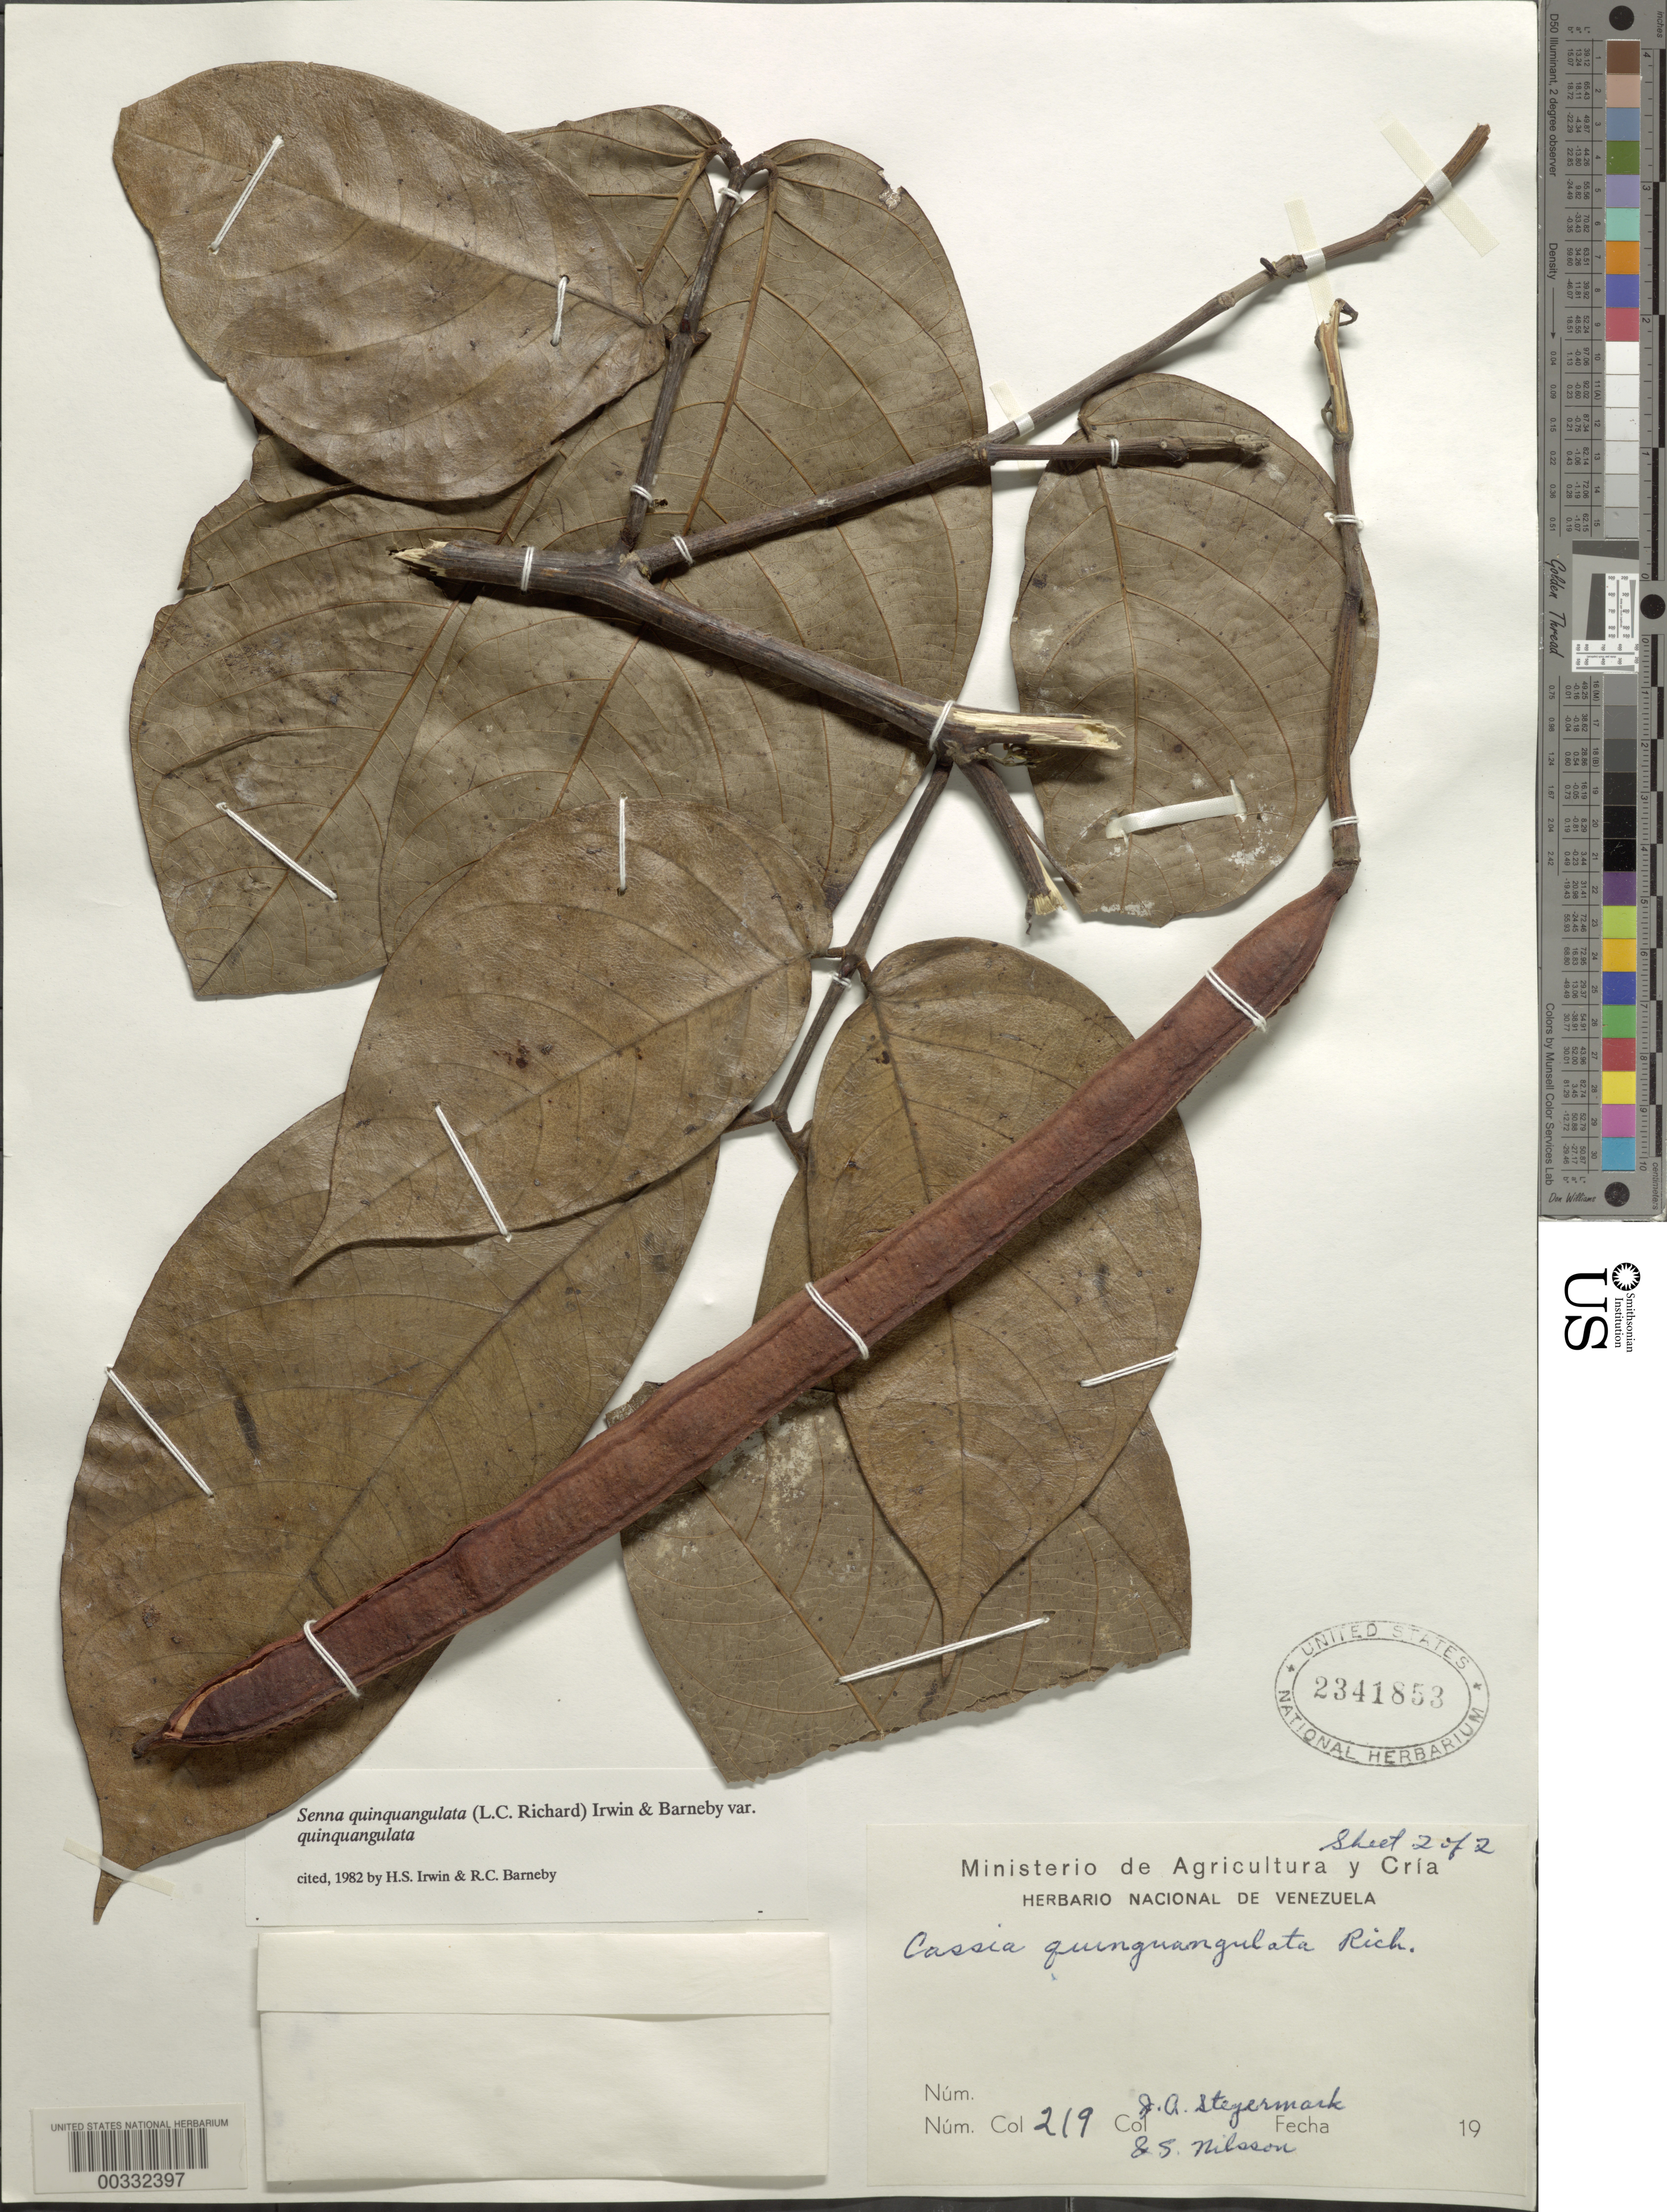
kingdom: Plantae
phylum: Tracheophyta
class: Magnoliopsida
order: Fabales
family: Fabaceae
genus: Senna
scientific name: Senna quinquangulata var. quinquangulata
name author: H.S. Irwin & Barneby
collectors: J. Steyermark & Sv. Nilsson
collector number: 219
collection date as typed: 15 Apr 1960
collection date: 1960-04-15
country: Venezuela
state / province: Bolivar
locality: Fila de la danta, following carretera between campamento 125 and km 127, between luepa and cerro venamo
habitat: Wooded ridge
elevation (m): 1200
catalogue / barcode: US 2341853